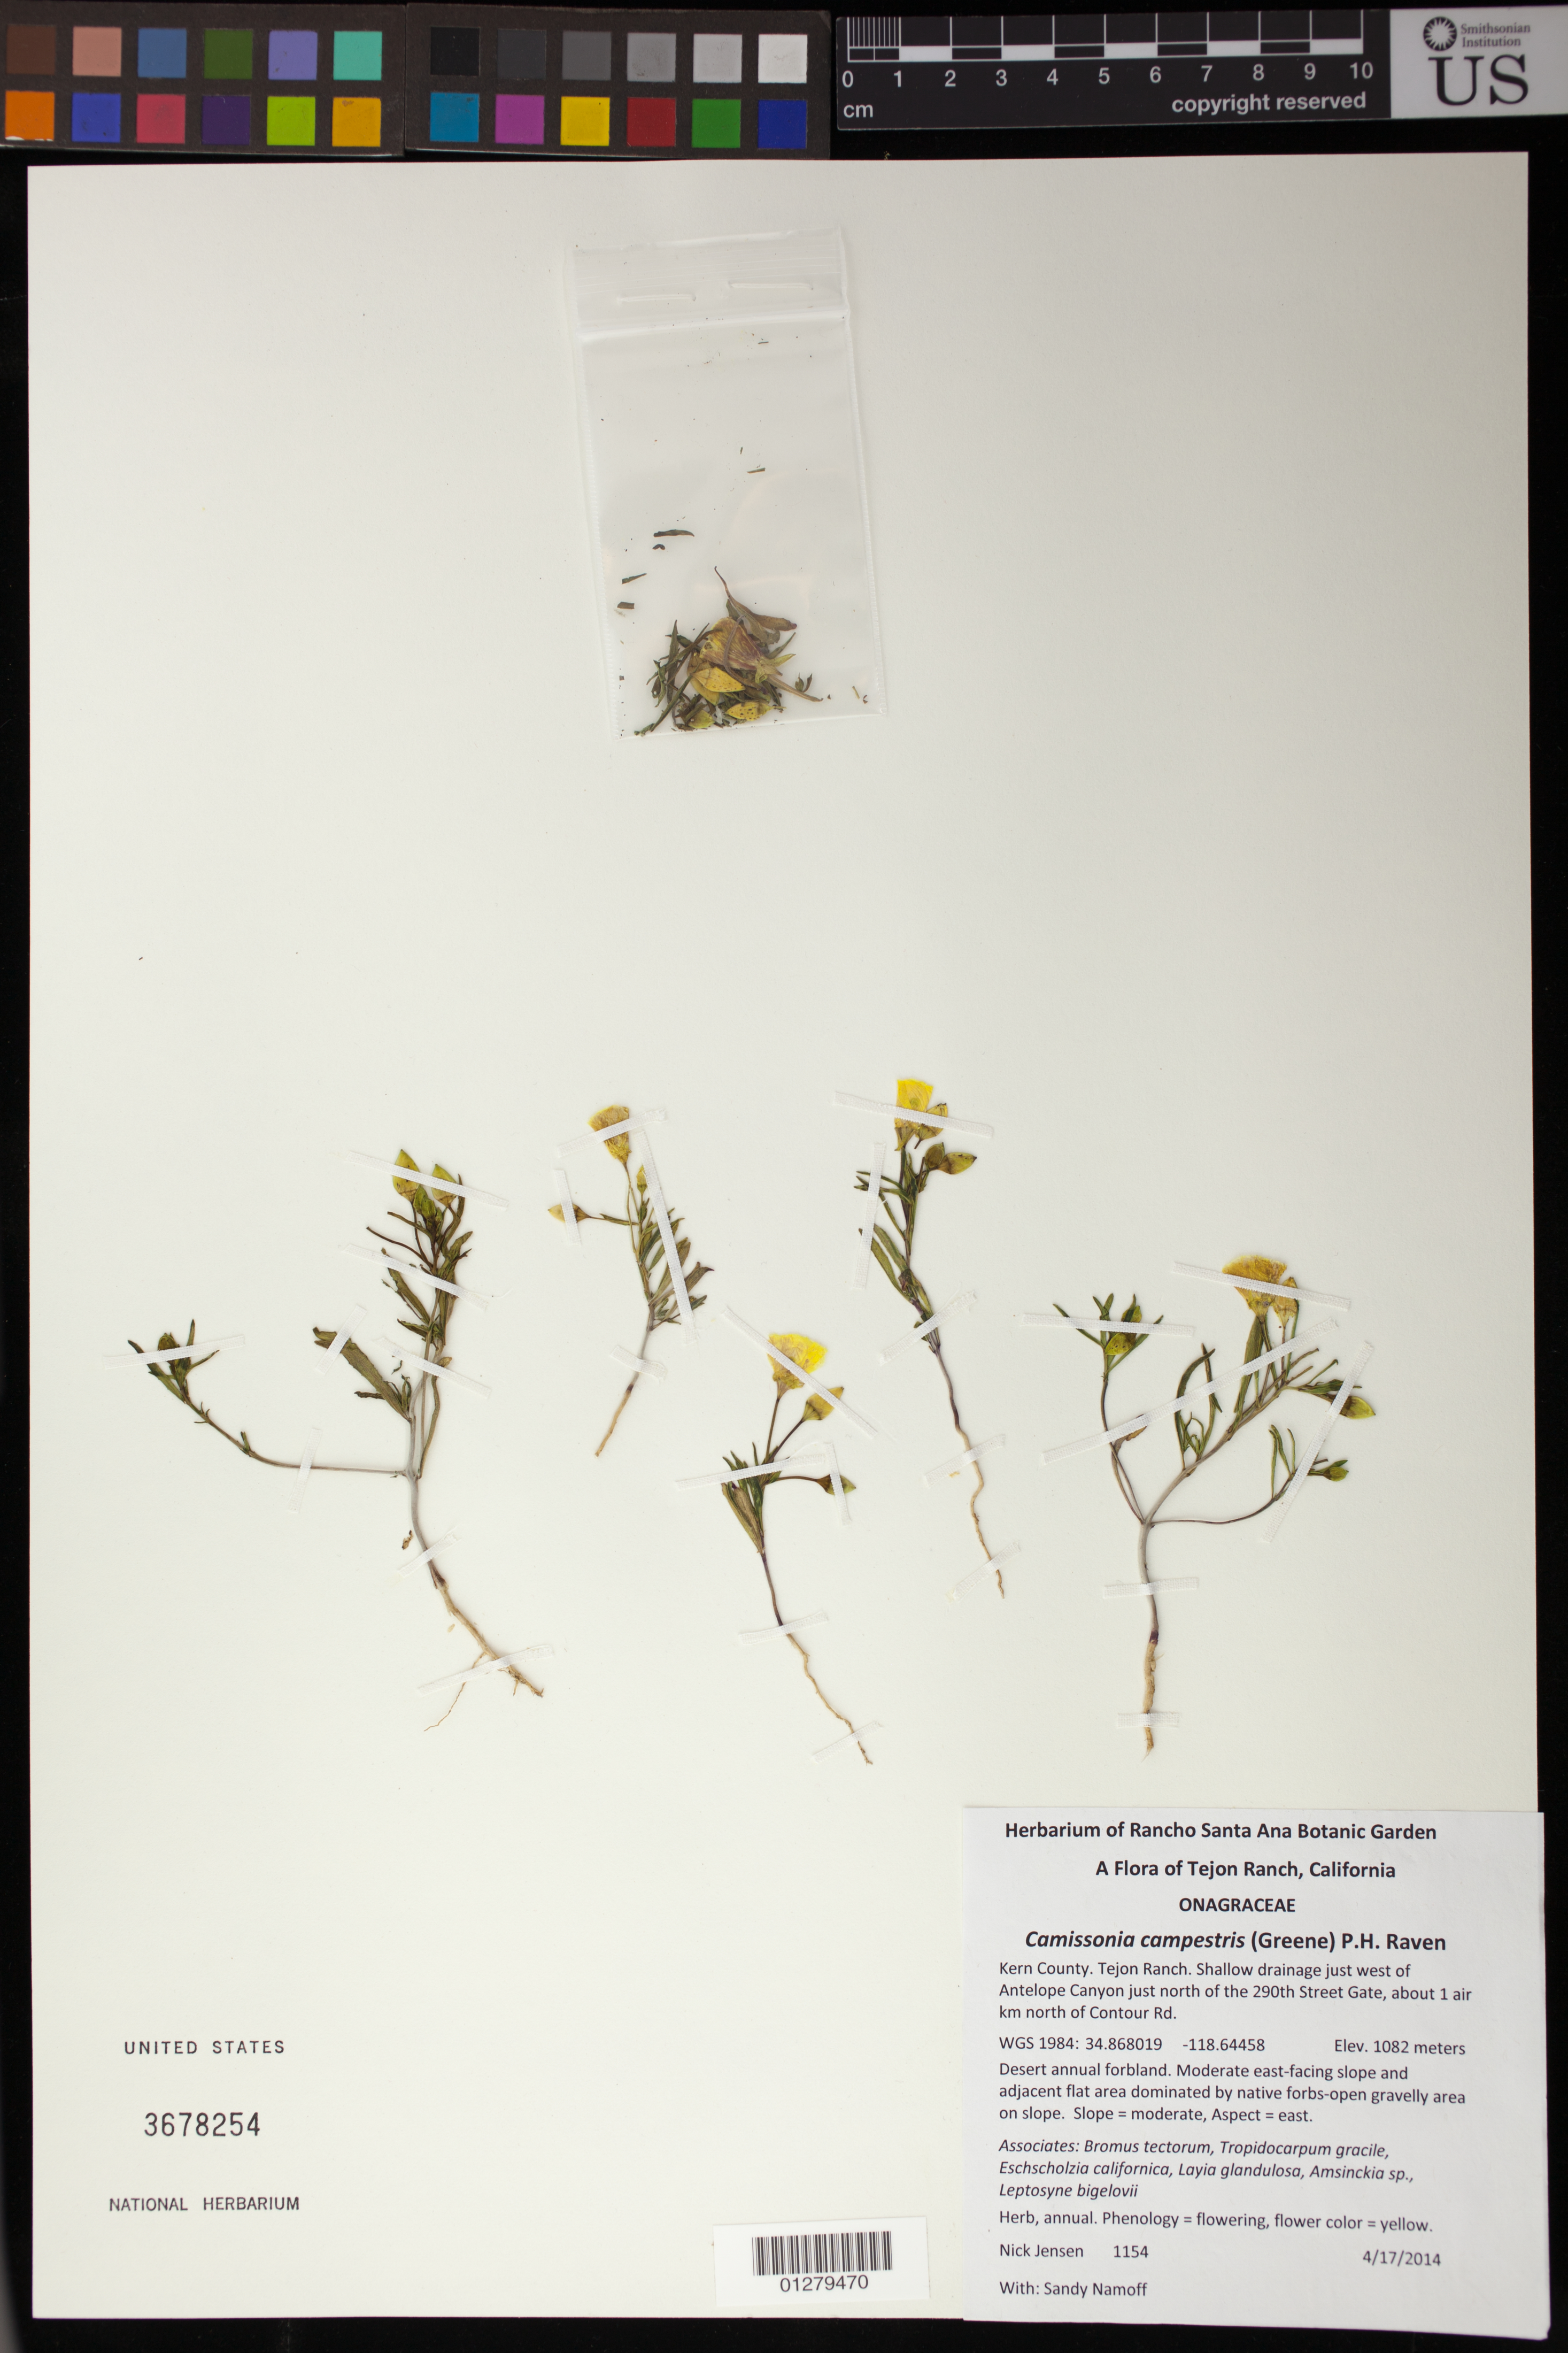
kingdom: Plantae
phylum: Tracheophyta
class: Magnoliopsida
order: Myrtales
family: Onagraceae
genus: Camissonia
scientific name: Camissonia campestris subsp. campestris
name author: (Greene) P.H. Raven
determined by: Wagner, W. L., (BOT), Smithsonian Institution - National Museum of Natural History (UNITED STATES)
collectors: N. Jensen & S. M. Namoff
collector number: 1154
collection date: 2014-04-17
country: United States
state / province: California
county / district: Kern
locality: Tejon Ranch, shallow drainage just west of Antelope Canyon just north of the 290th Street Gate, about 1 air km north of Contour Rd.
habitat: Desert annual forbland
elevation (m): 1082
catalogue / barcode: US 3678254